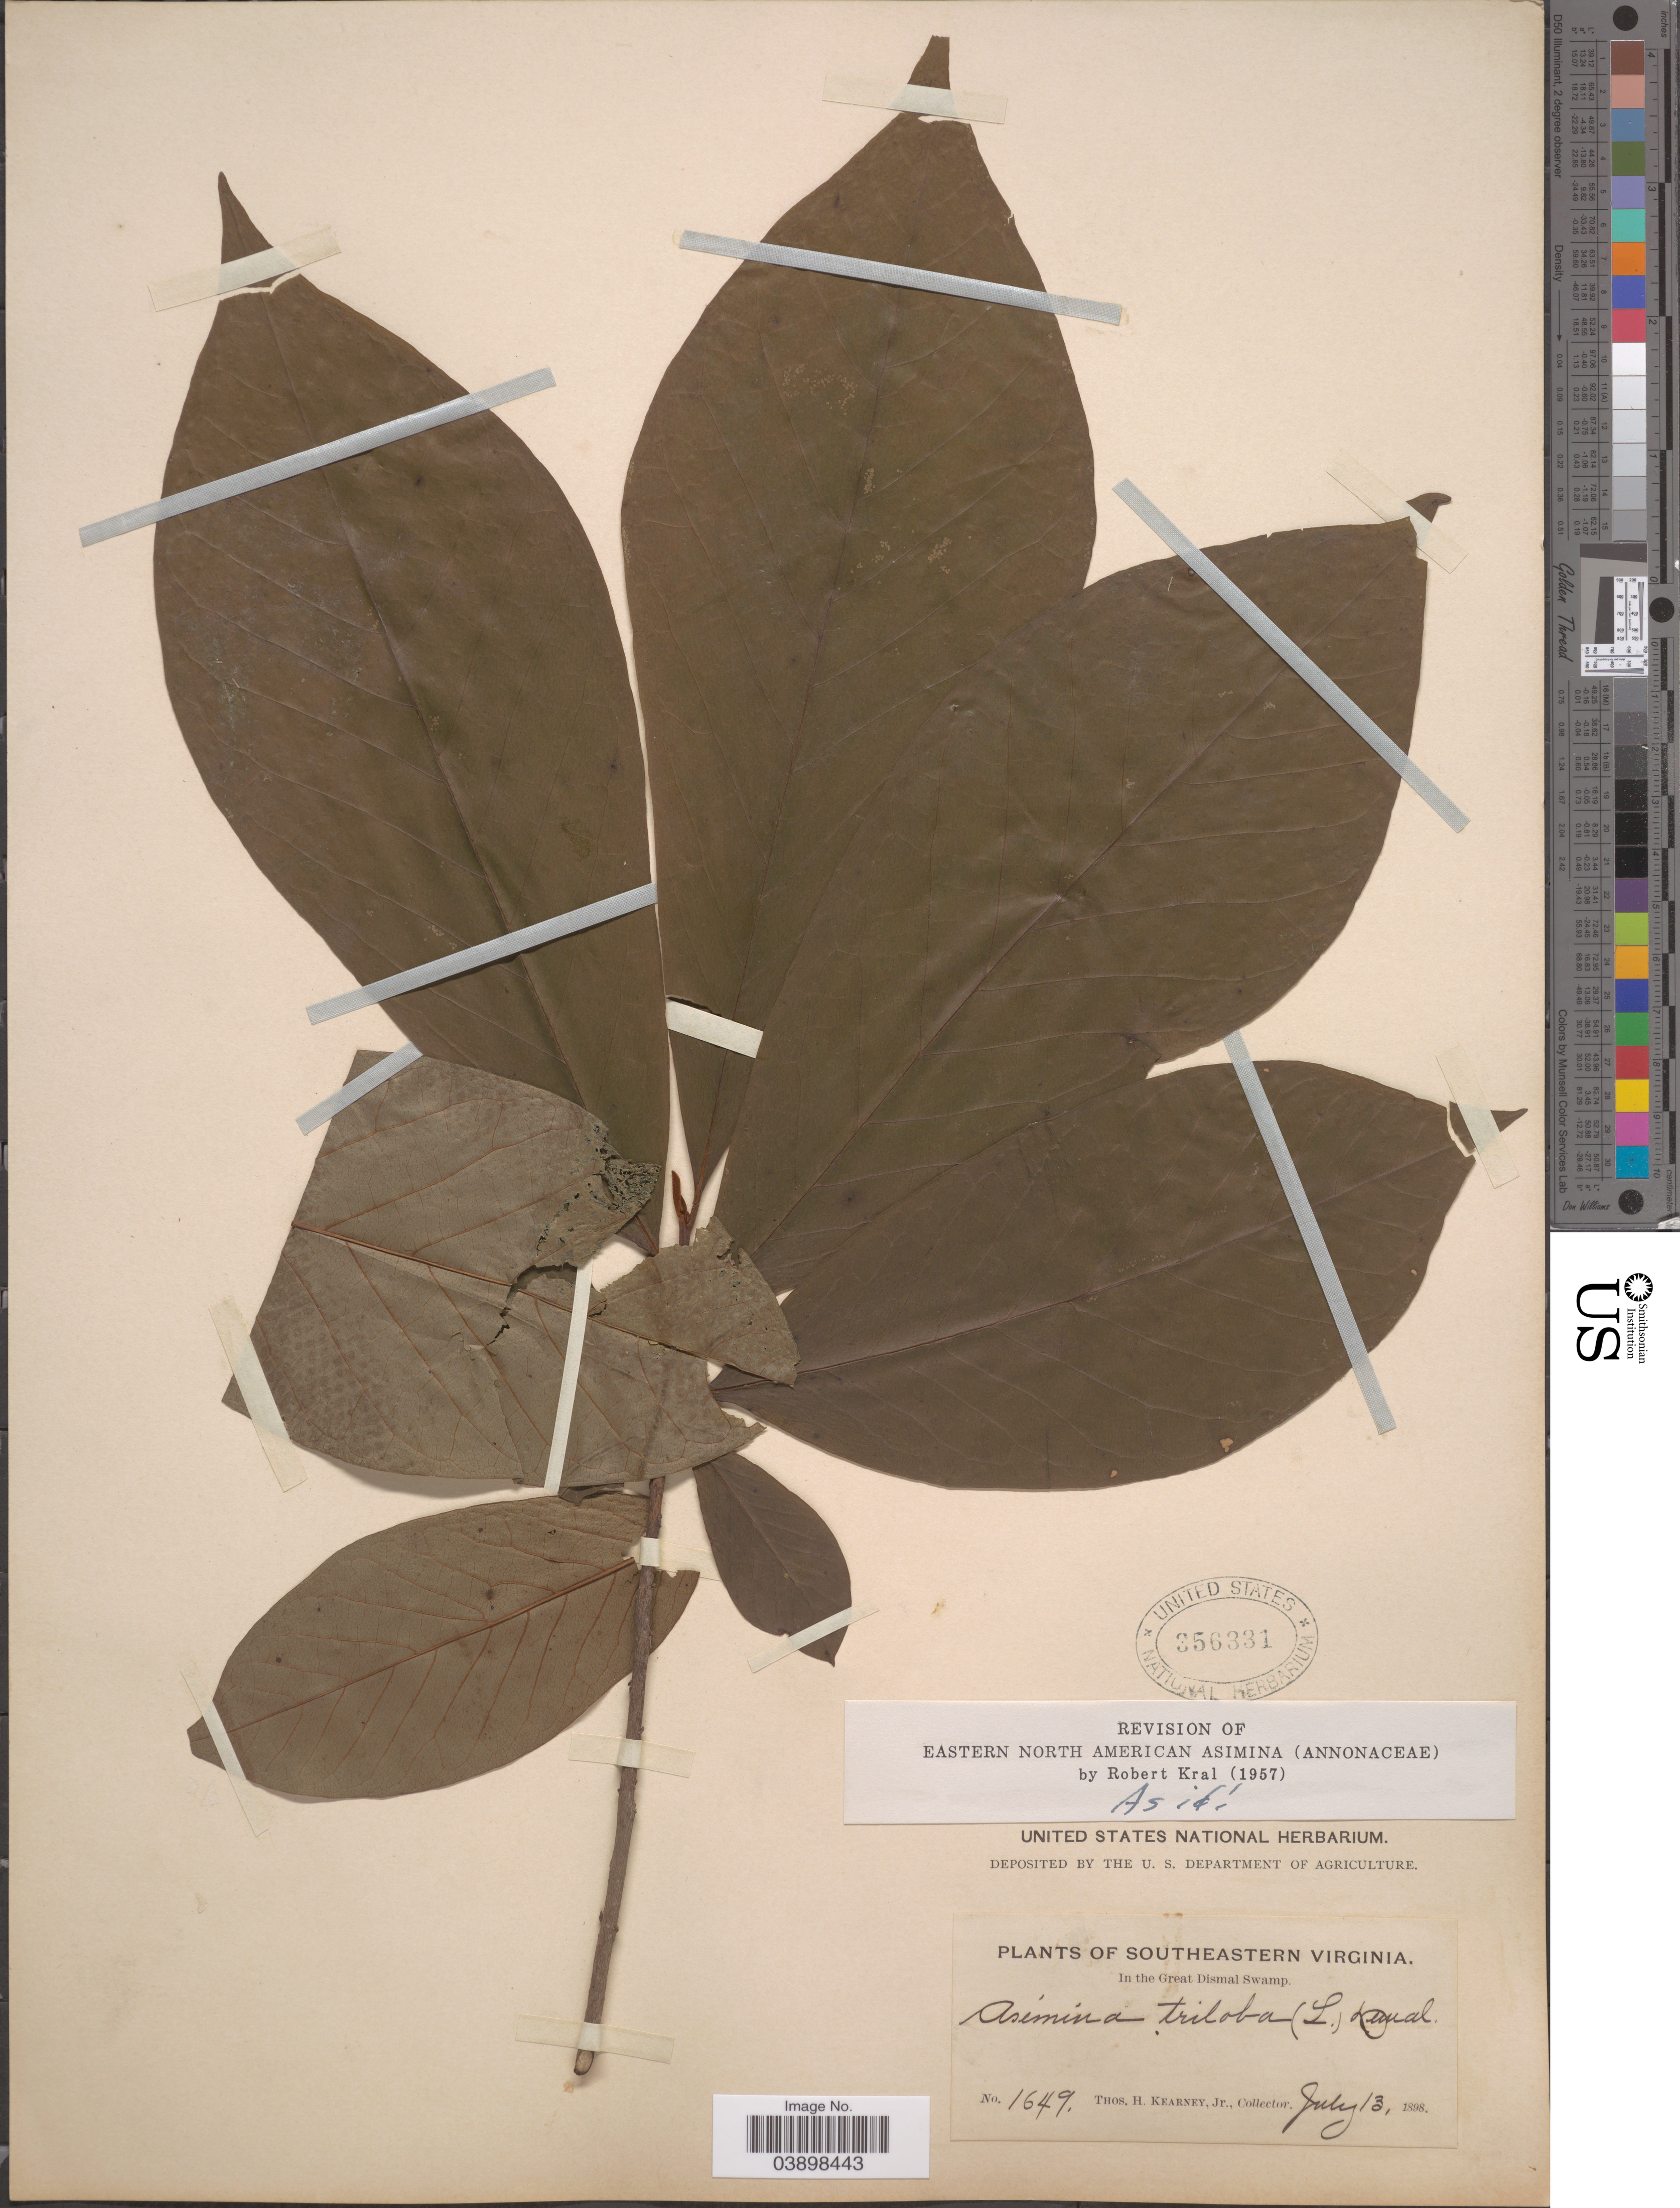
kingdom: Plantae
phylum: Tracheophyta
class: Magnoliopsida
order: Magnoliales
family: Annonaceae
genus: Asimina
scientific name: Asimina triloba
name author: (L.) Dunal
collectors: T. H. Kearney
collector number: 1649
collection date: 1898-07-13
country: United States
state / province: Virginia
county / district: City of Chesapeake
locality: Southeastern Virginia. In the Great Dismal Swamp.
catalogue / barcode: US 356331